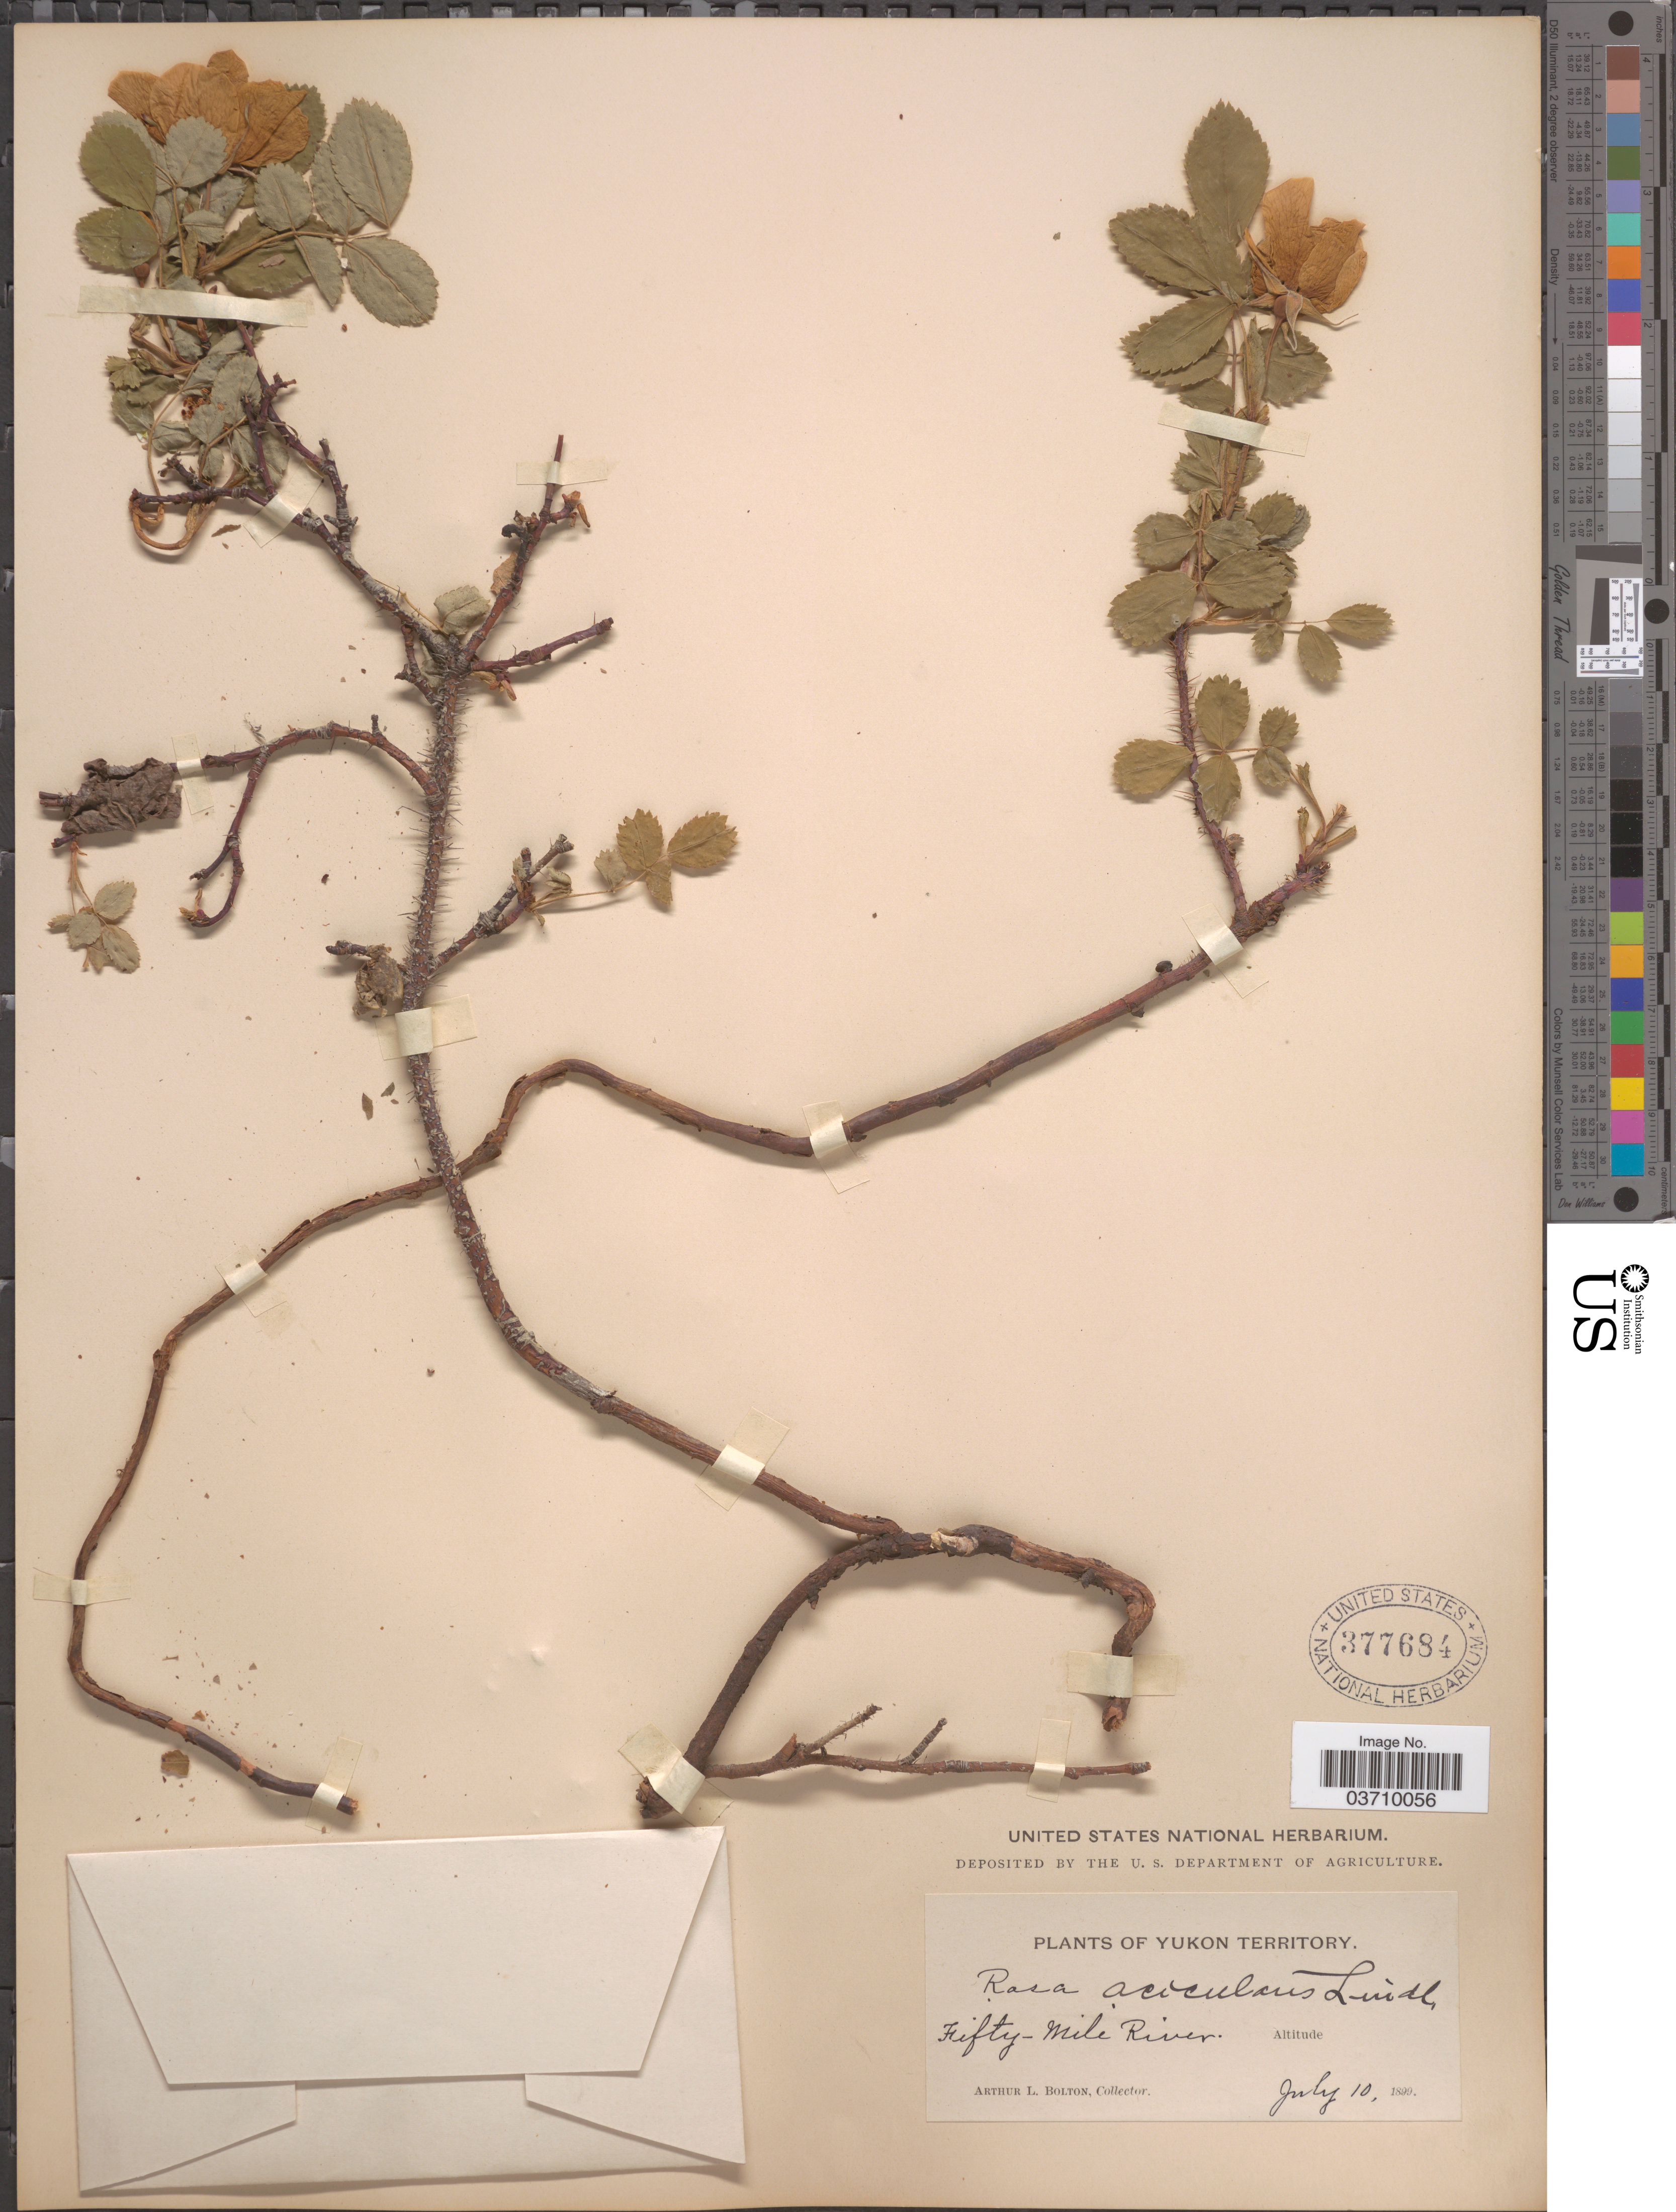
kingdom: Plantae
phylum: Tracheophyta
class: Magnoliopsida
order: Rosales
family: Rosaceae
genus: Rosa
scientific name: Rosa acicularis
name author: Lindl.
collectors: A. Bolton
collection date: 1899-07-10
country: Canada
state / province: Yukon Territory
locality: Fifty-Mile River.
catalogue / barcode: US 377684